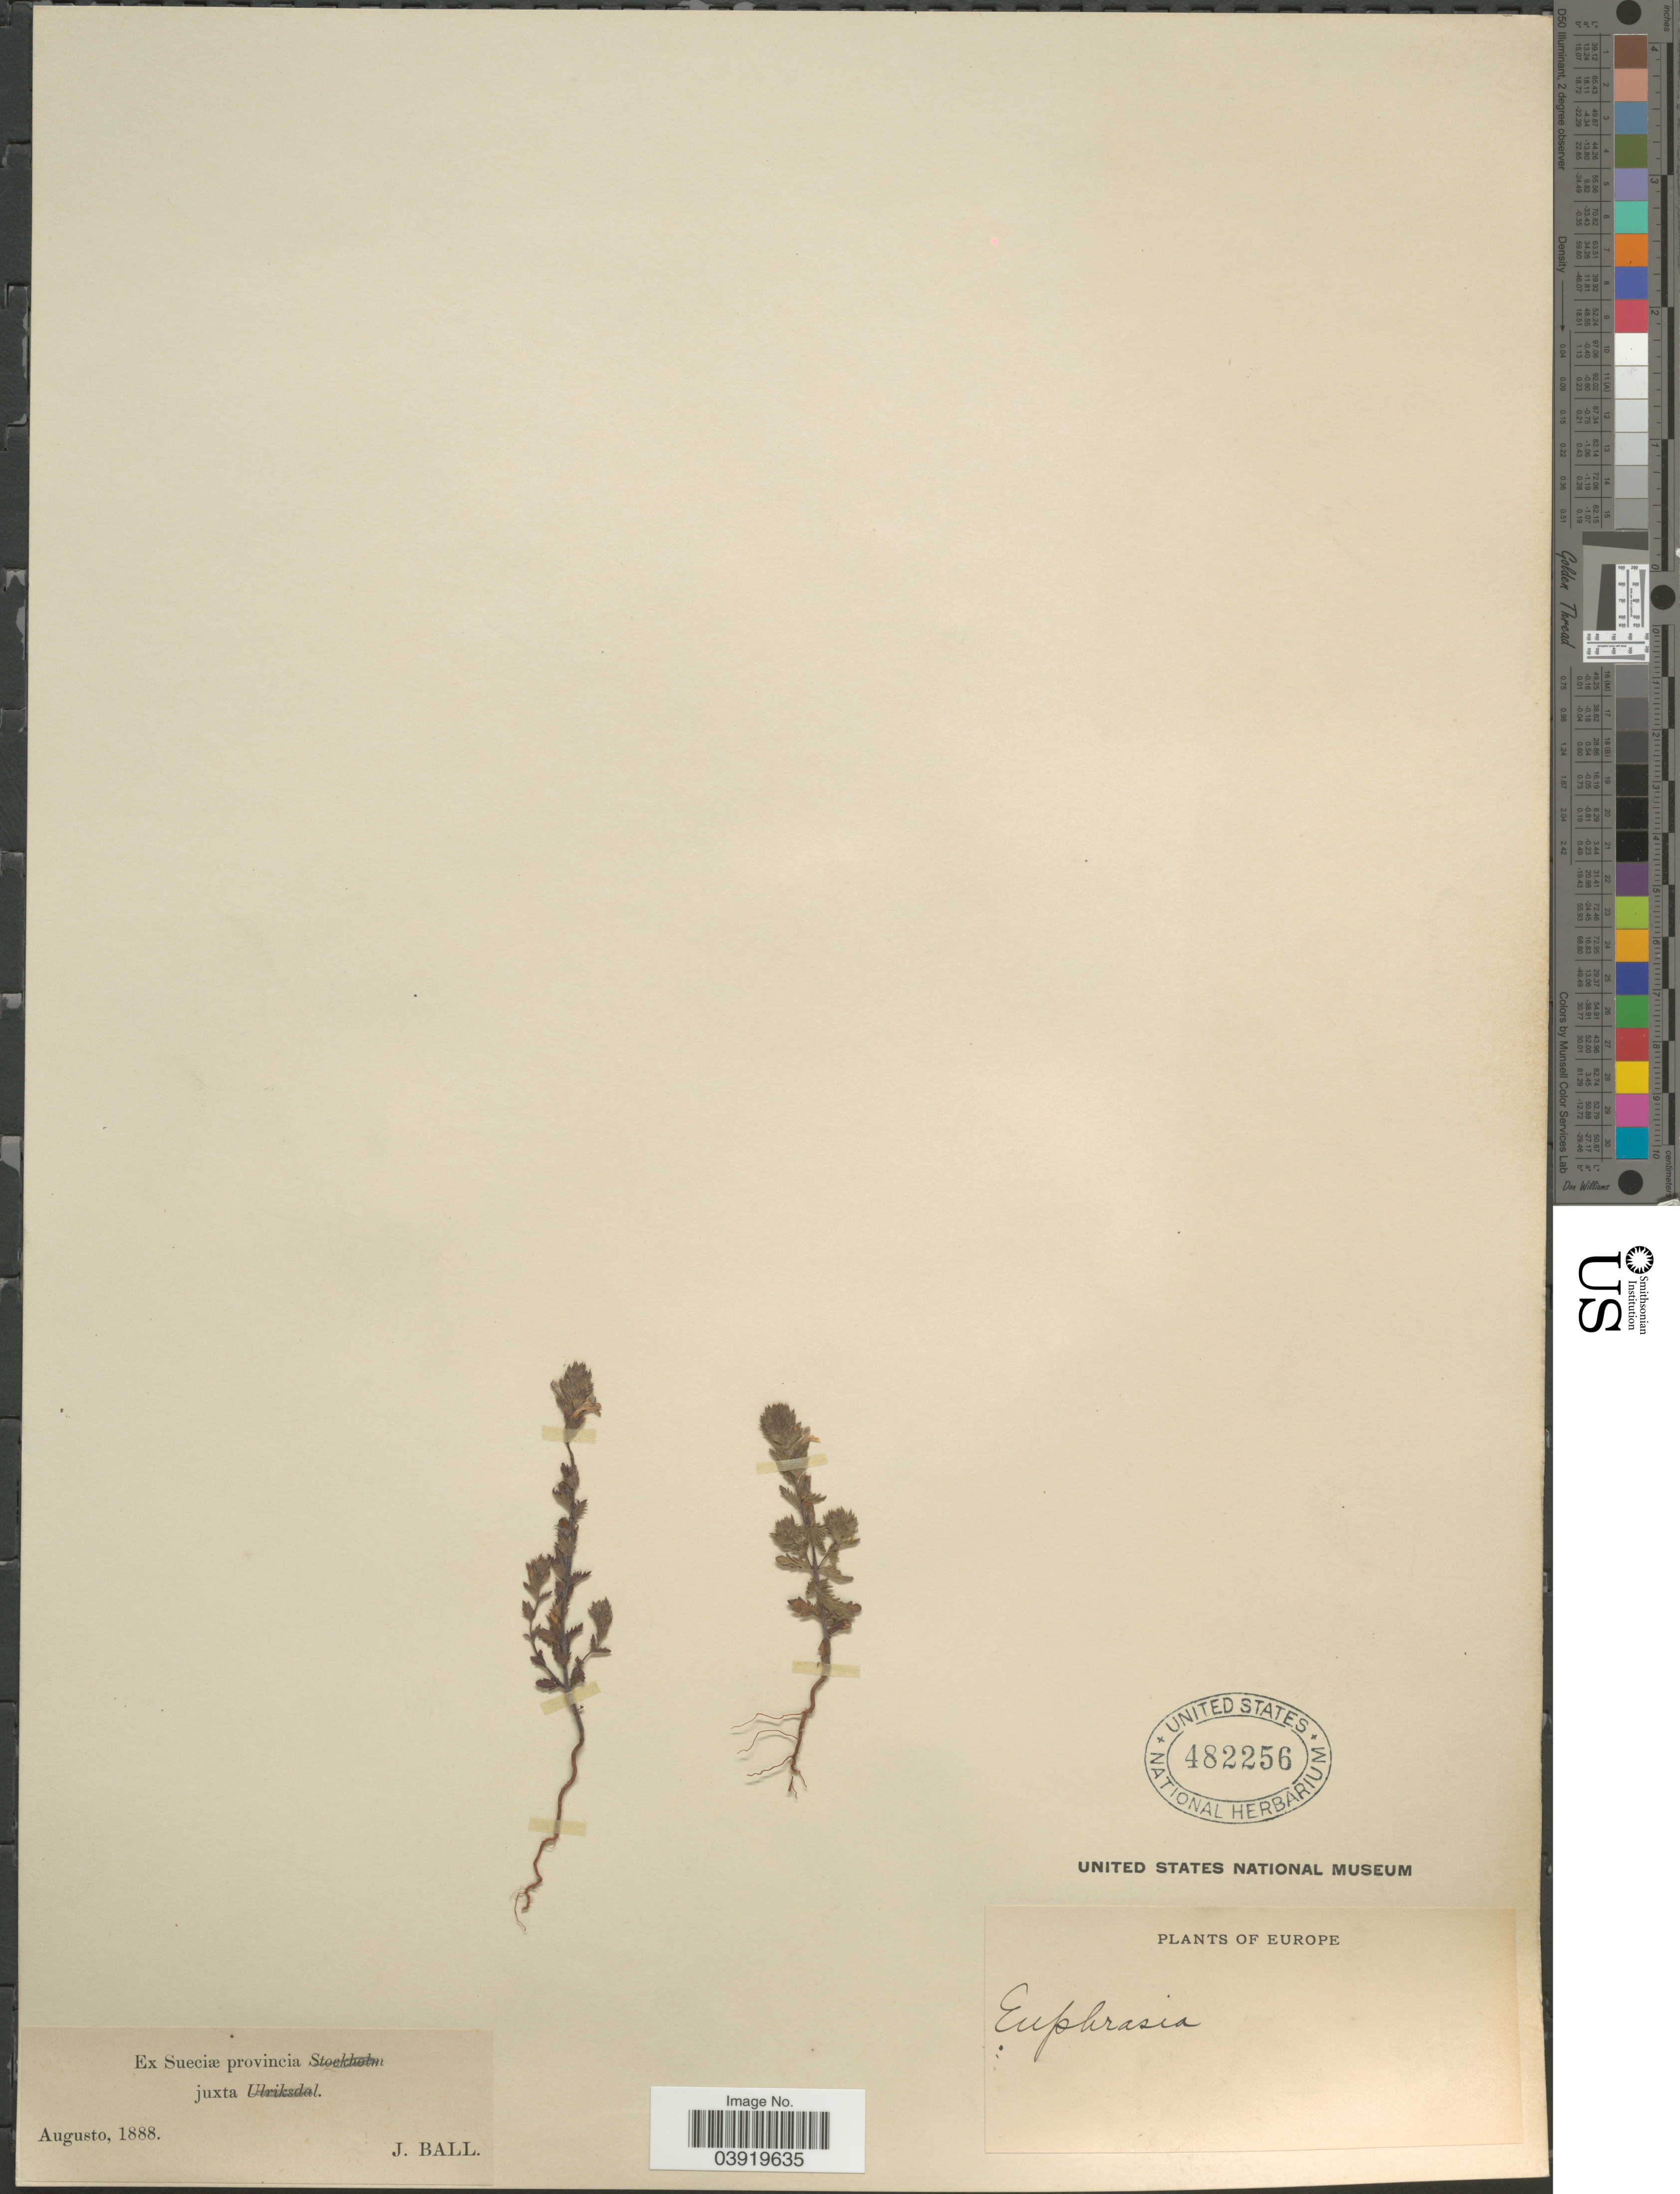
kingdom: Plantae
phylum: Tracheophyta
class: Magnoliopsida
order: Lamiales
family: Orobanchaceae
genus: Euphrasia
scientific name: Euphrasia sp.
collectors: J. Ball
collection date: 1888-08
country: Switzerland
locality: Ex Sueciæ.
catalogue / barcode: US 482256